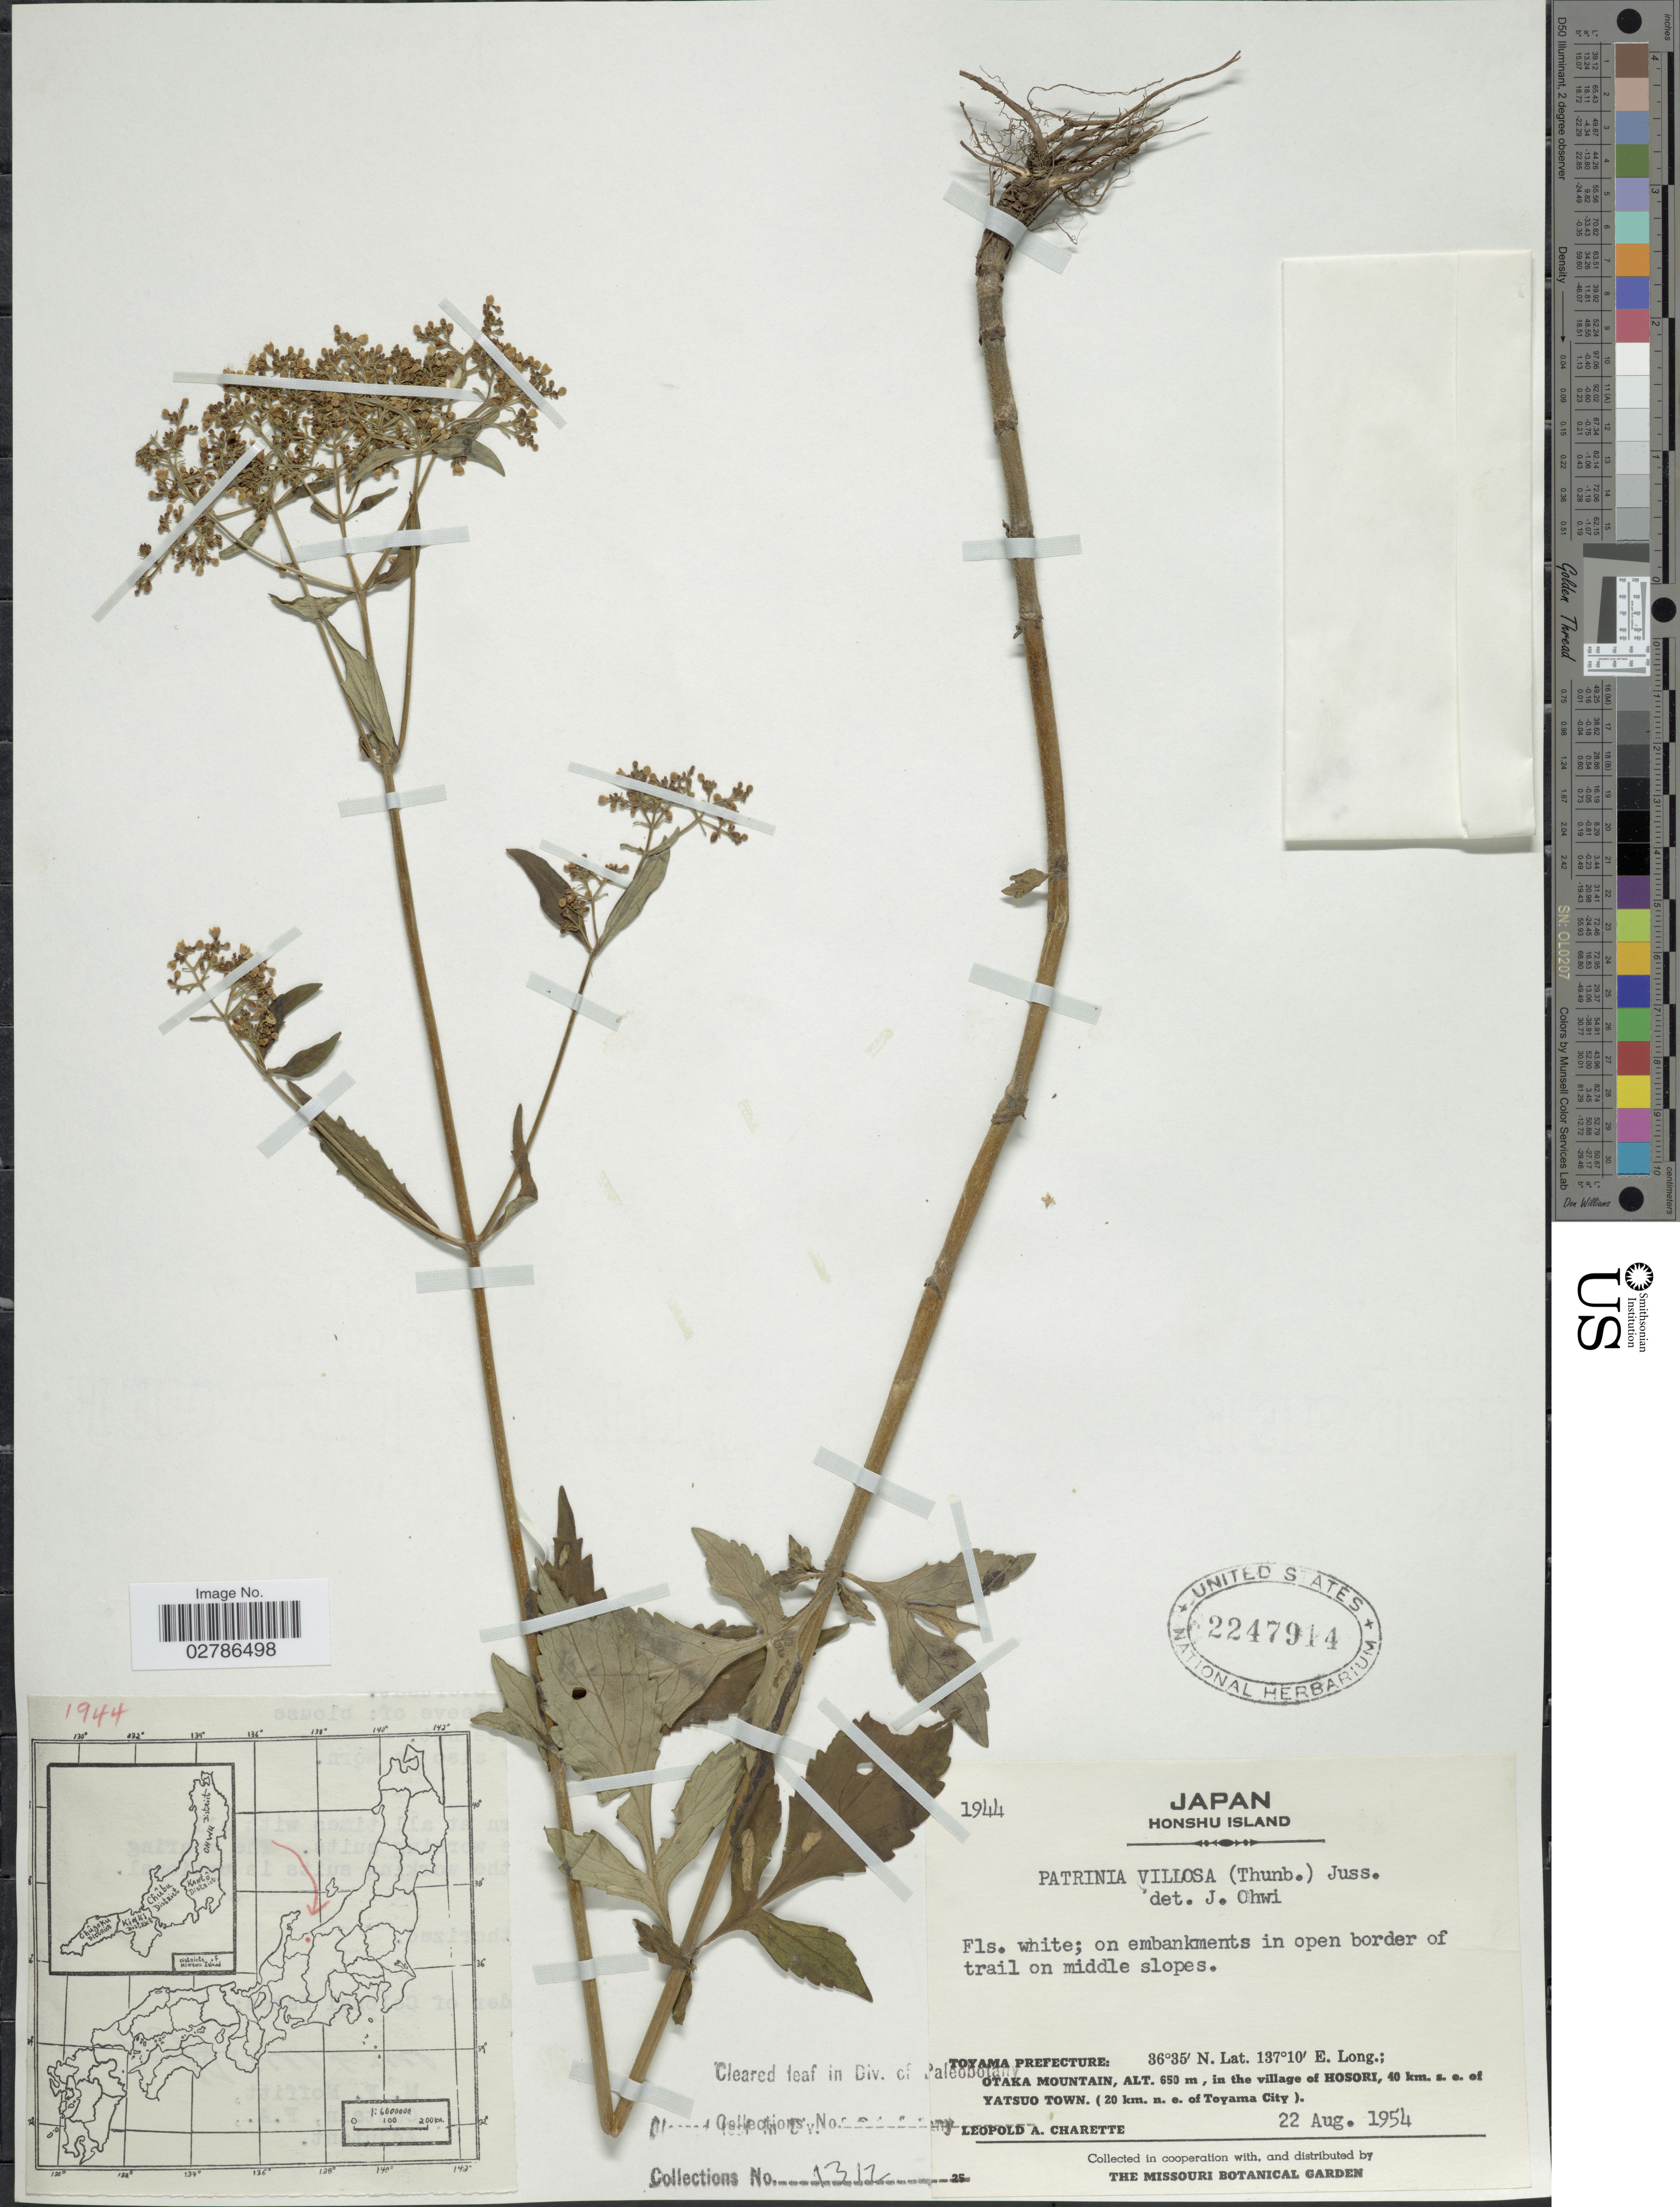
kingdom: Plantae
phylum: Tracheophyta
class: Magnoliopsida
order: Dipsacales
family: Caprifoliaceae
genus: Patrinia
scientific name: Patrinia villosa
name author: (Thunb.) Dufr.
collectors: L. A. Charette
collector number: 1944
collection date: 1954-08-22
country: Japan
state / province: Toyama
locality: Honshu Island, on embankments in open border of trail on middle slopes, Toyama Prefecture: Otaka Mountain, in the village of Hosori, 40 km. s.e. of Yatsuo Town (20 km. n.e. of Toyama City).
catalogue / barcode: US 2247914